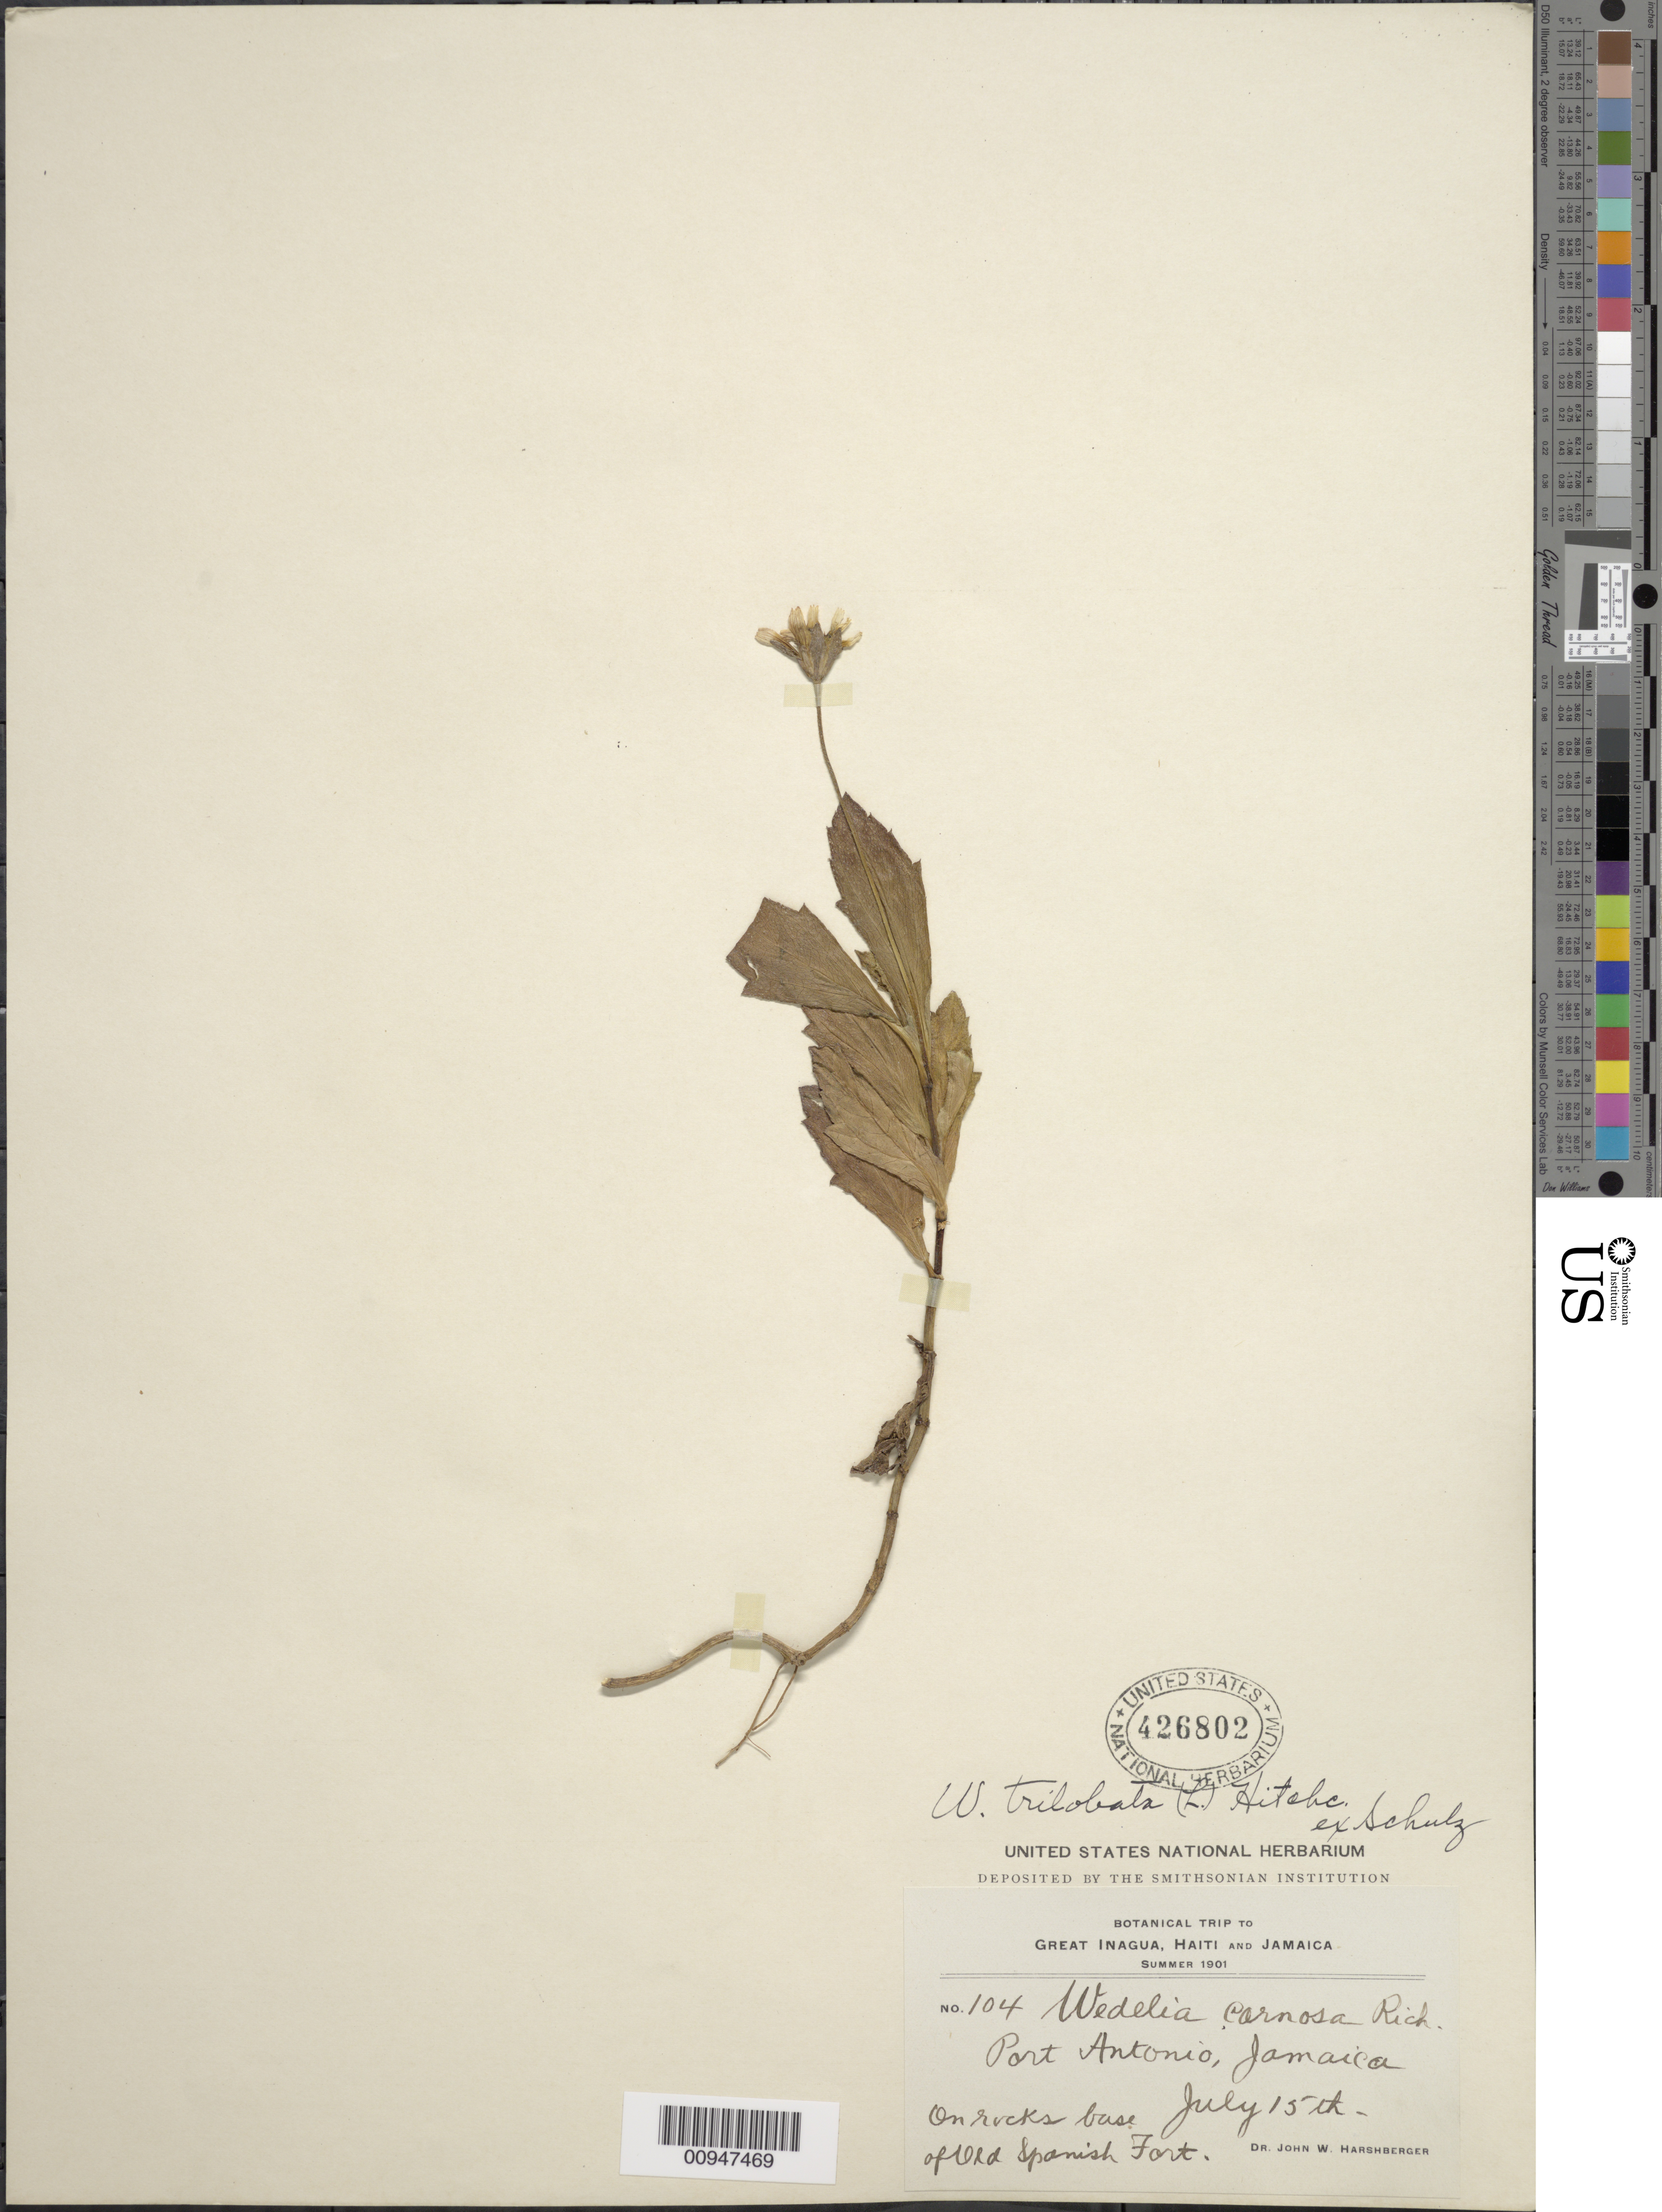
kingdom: Plantae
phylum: Tracheophyta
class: Magnoliopsida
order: Asterales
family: Asteraceae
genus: Sphagneticola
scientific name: Sphagneticola trilobata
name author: (L.) Pruski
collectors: J. W. Harshberger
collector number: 104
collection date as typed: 15 Jul 1901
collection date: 1901-07-15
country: Jamaica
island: Jamaica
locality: Port Antonio, base of Old Spanish Fort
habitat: On rocks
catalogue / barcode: US 426802